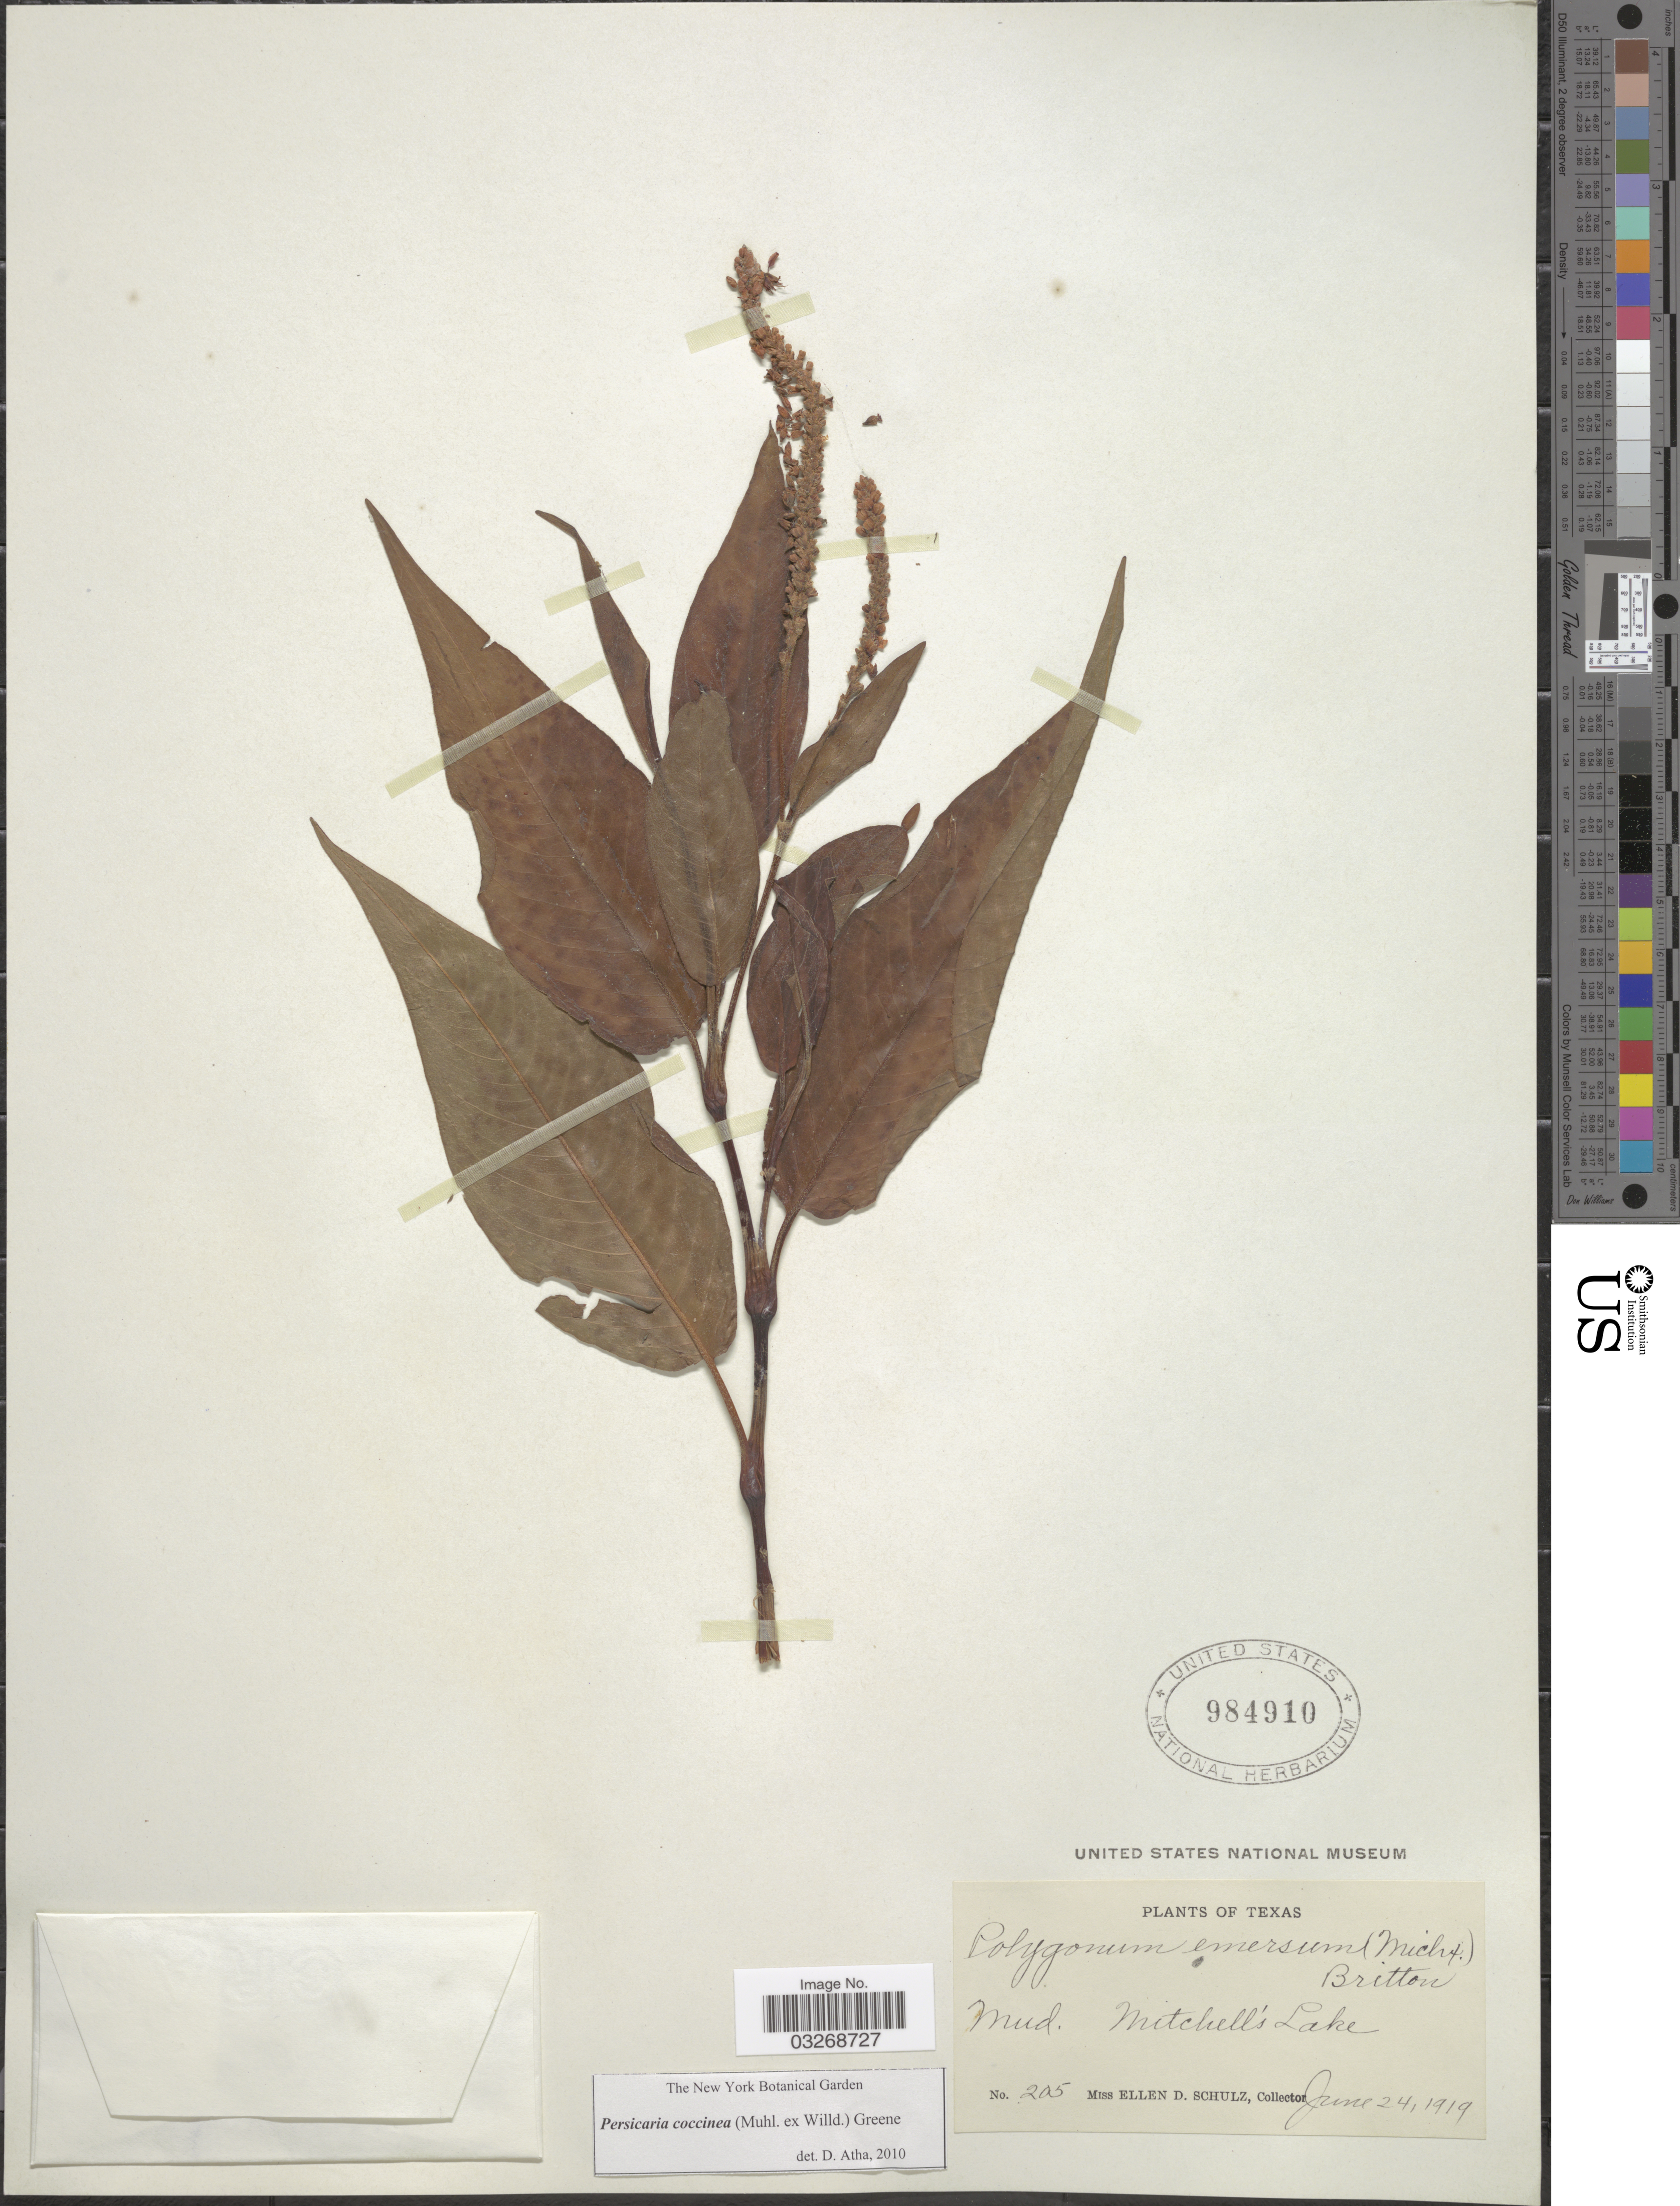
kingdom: Plantae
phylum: Tracheophyta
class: Magnoliopsida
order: Caryophyllales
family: Polygonaceae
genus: Persicaria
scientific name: Persicaria coccinea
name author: (Muhl. ex Willd.) Greene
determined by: Atha, D. E.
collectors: E. D. Schulz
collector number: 205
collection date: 1919-06-24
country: United States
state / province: Texas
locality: Mitchell's Lake.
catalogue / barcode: US 984910